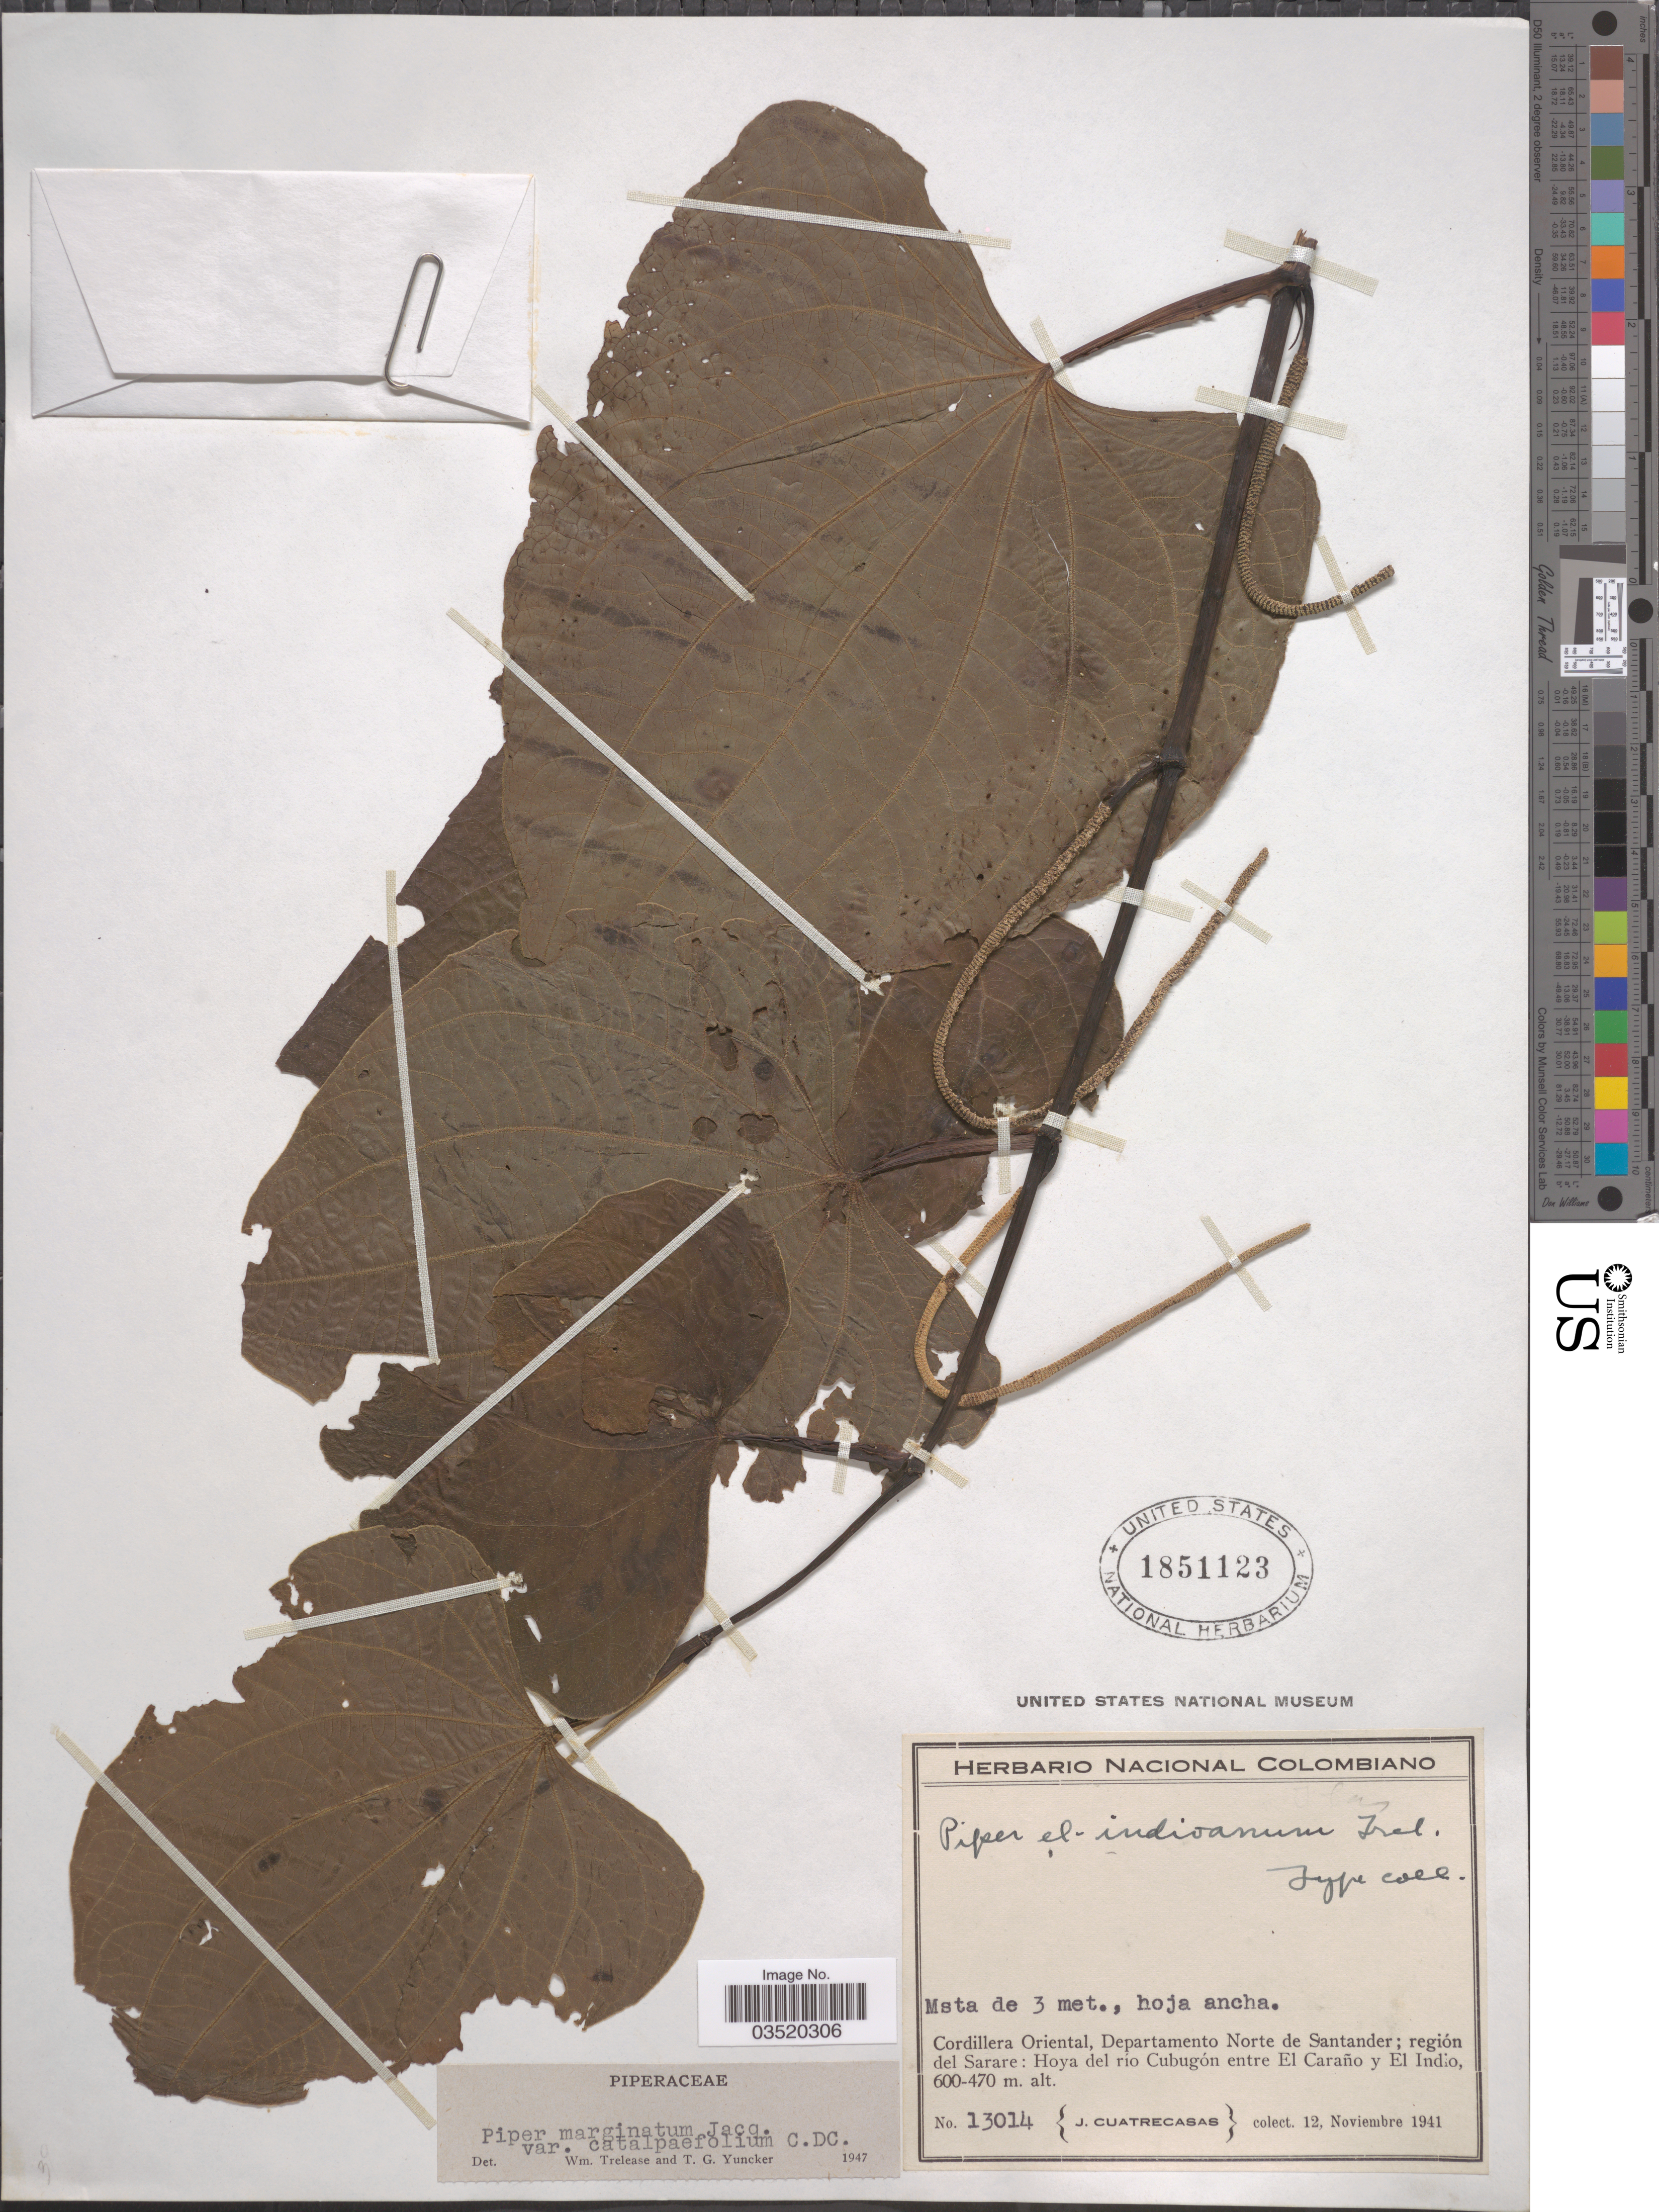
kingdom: Plantae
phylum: Tracheophyta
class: Magnoliopsida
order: Piperales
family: Piperaceae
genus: Piper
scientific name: Piper marginatum var. catalpifolium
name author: (Kunth) C. DC.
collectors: J. Cuatrecasas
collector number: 13014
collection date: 1941-11-12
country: Colombia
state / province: Norte de Santander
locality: Cordillera Oriental, Departamento Norte de Santander; región del Sarare: Hoya del río Cubugón entre El Caraño y El Indio.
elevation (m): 470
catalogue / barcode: US 1851123